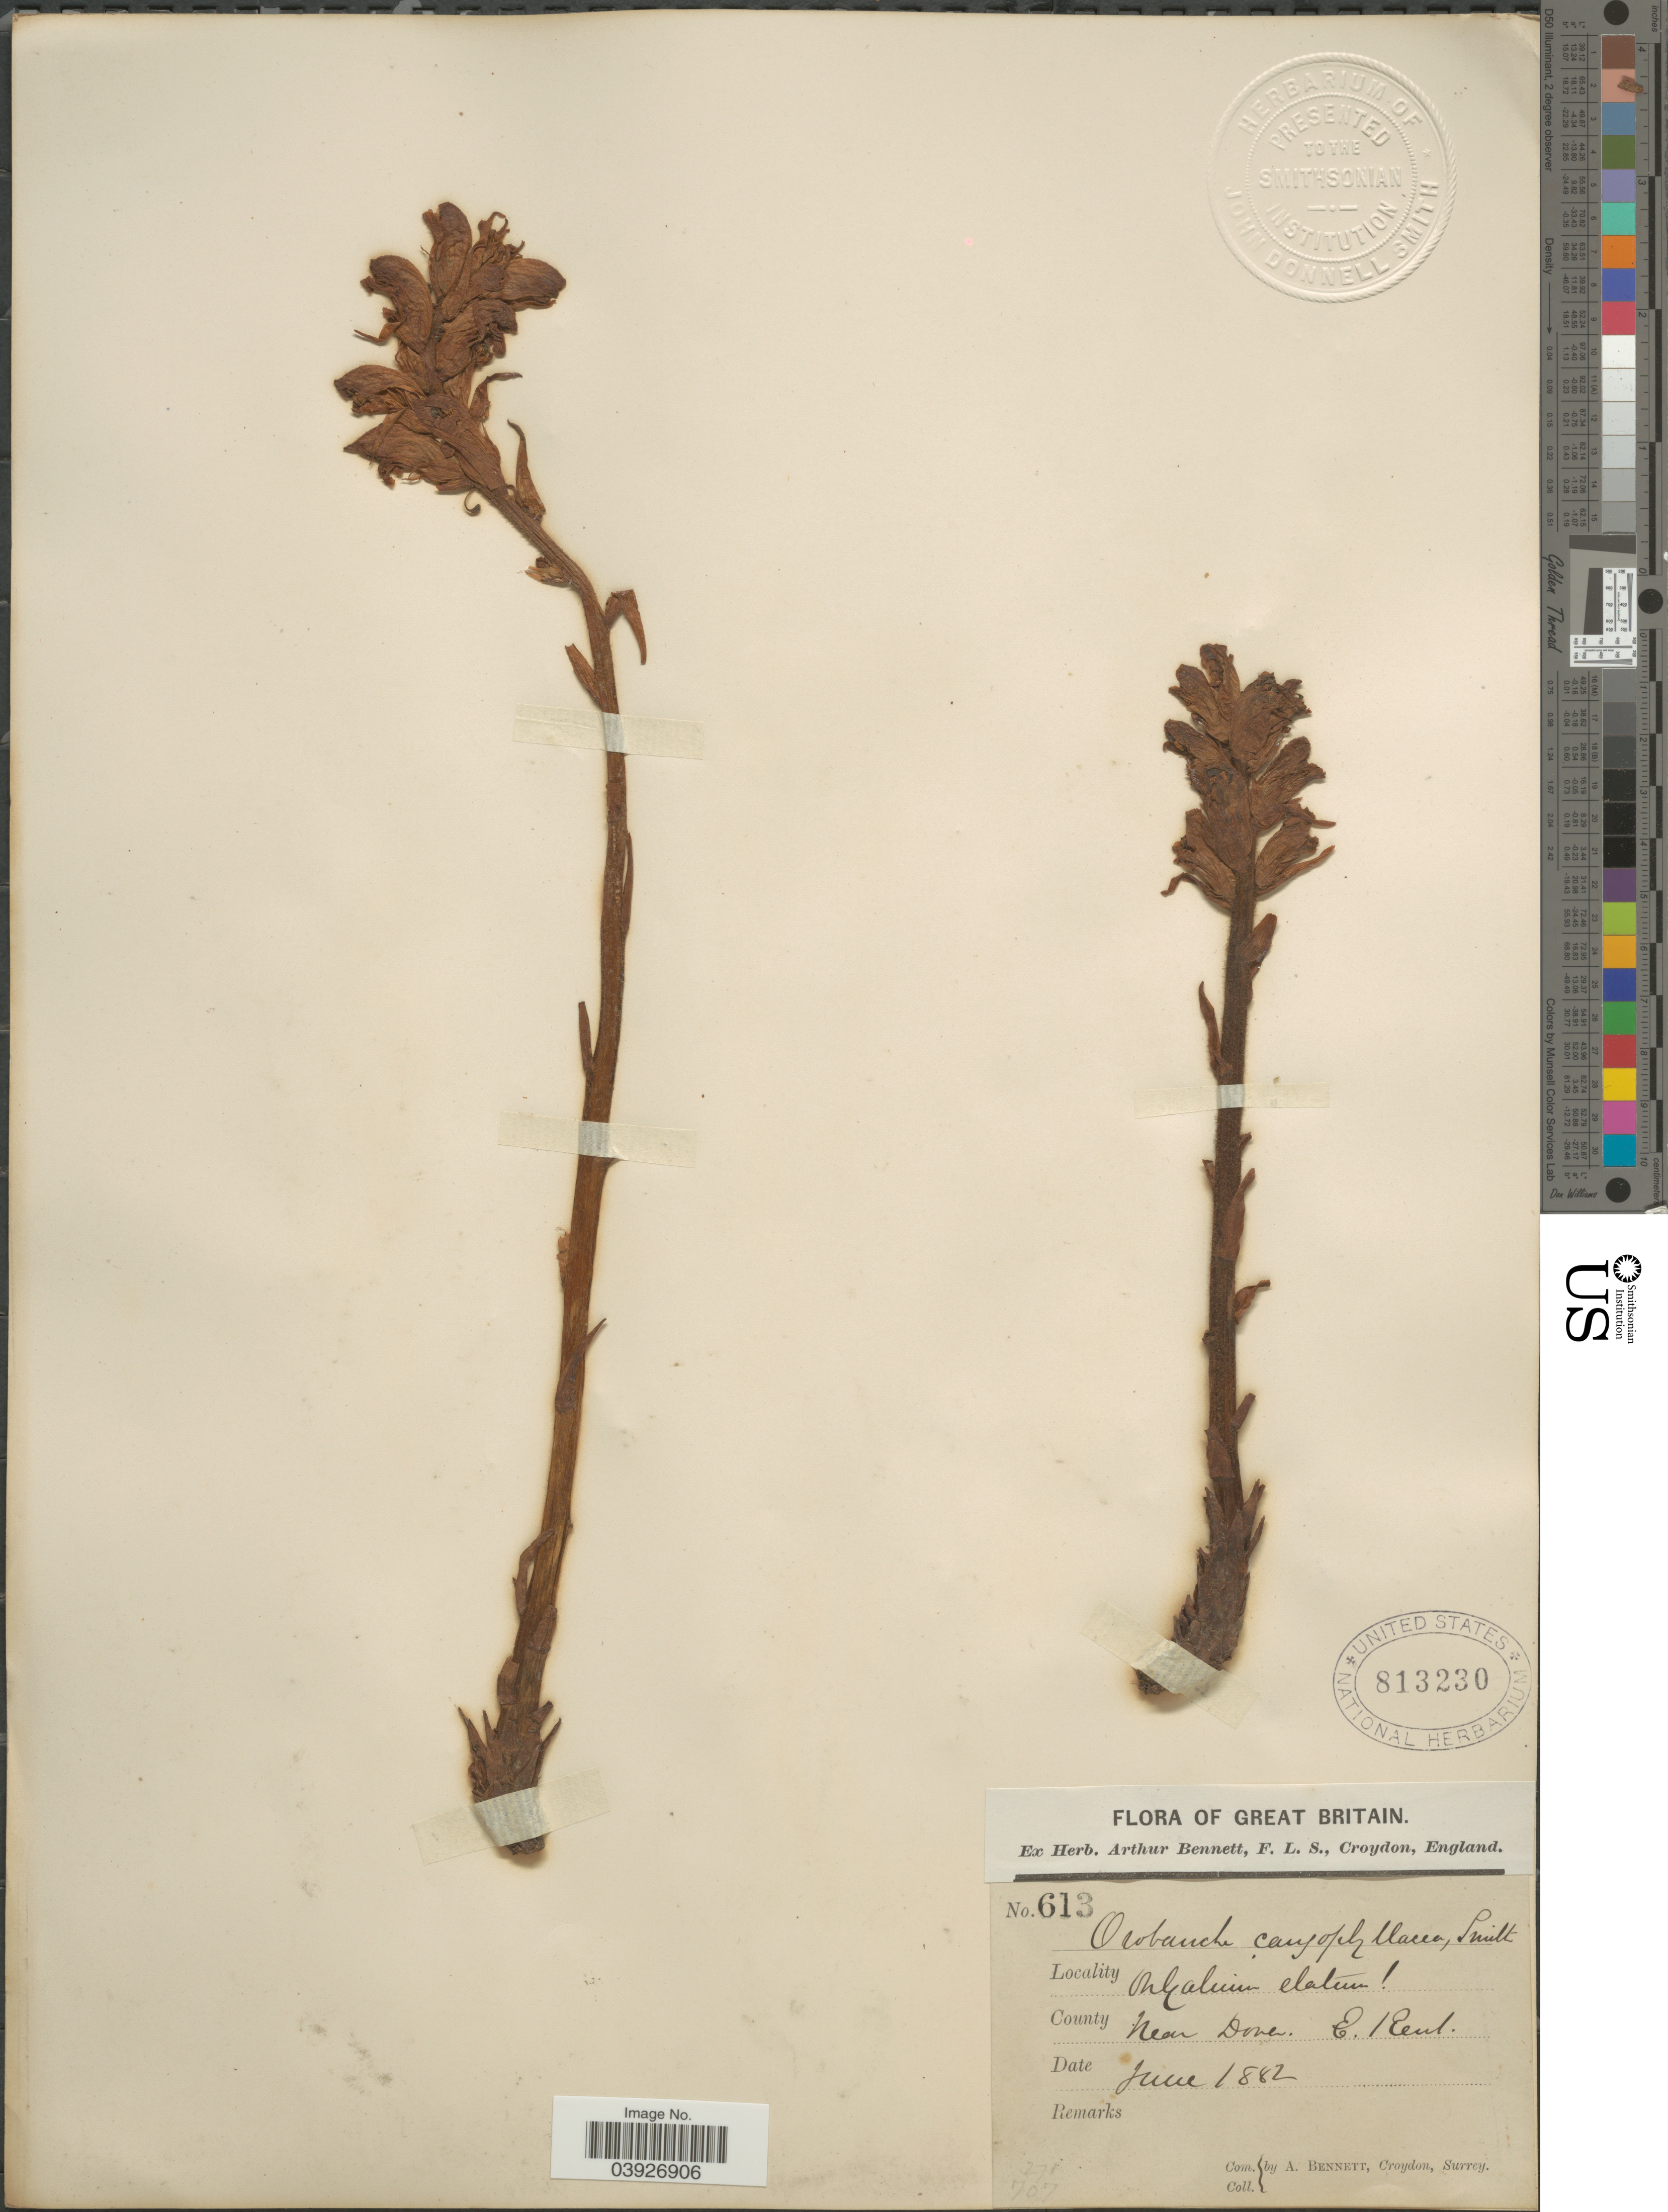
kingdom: Plantae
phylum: Tracheophyta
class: Magnoliopsida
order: Lamiales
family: Orobanchaceae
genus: Orobanche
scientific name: Orobanche caryophyllacea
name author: Sm.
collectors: A. Bennett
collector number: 613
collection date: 1882-06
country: United Kingdom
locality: Great Britain. Onkaluim cletúm. County near Dover. E./Cent.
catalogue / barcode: US 813230